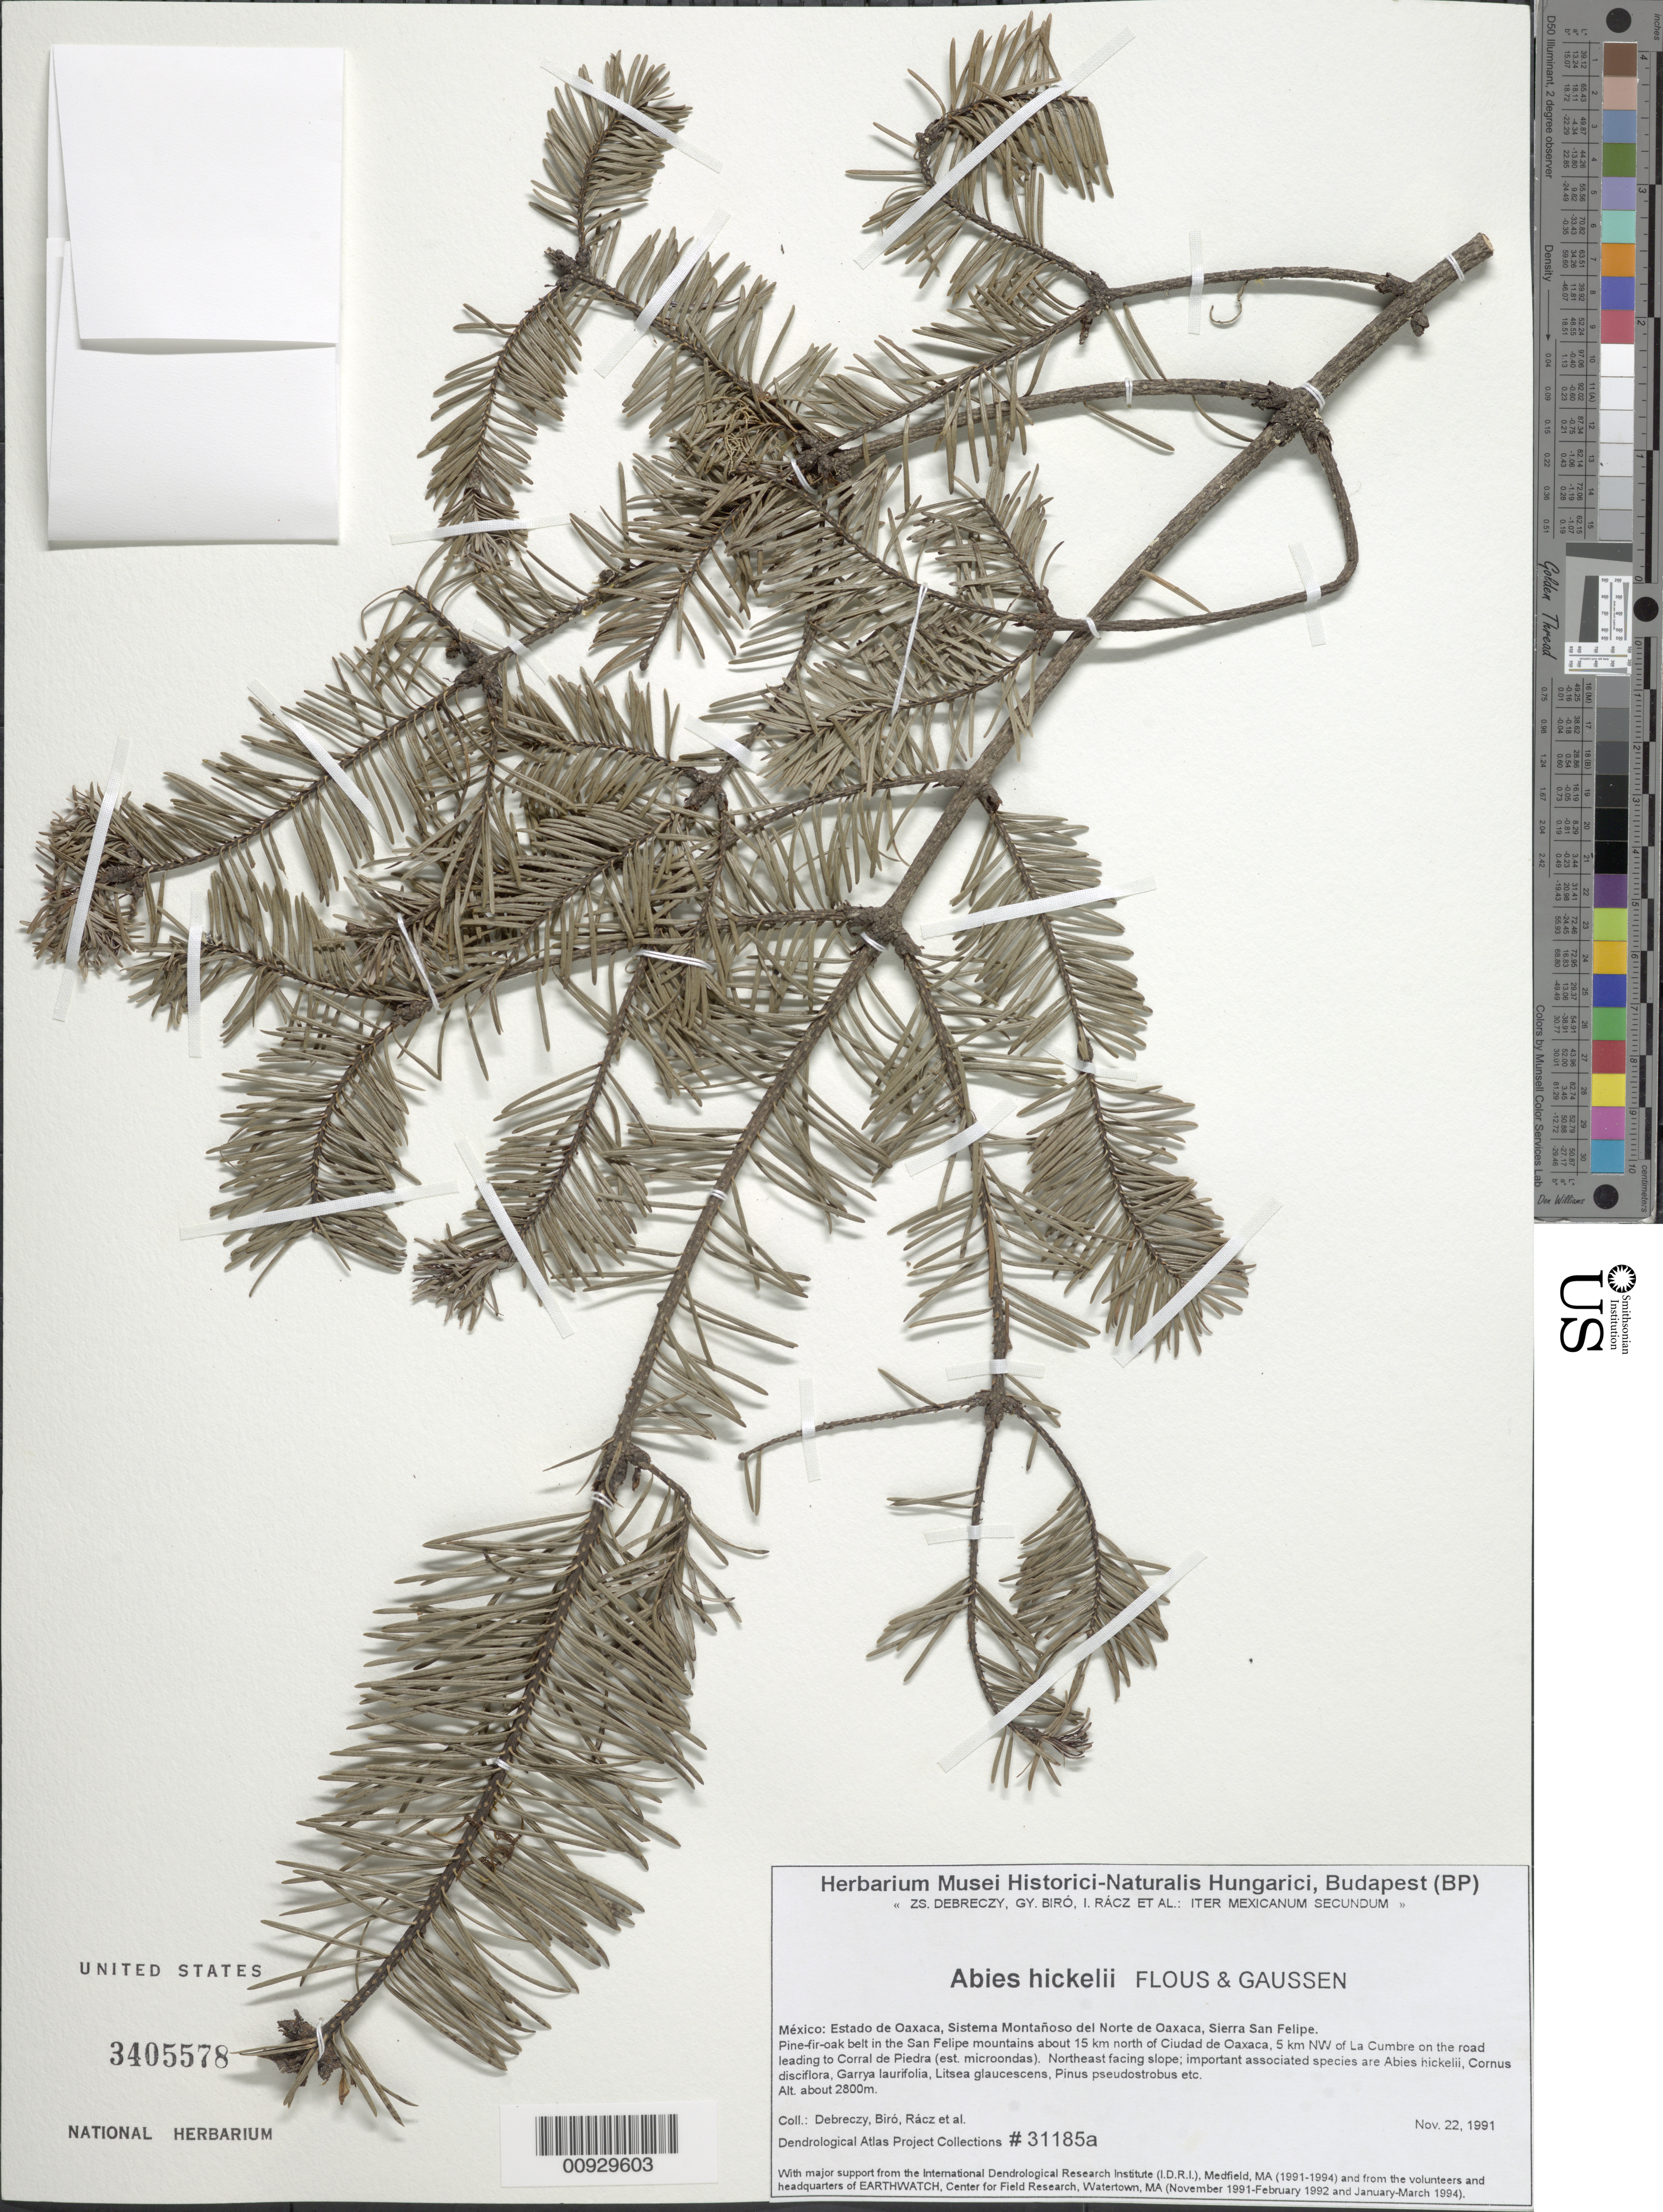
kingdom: Plantae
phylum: Tracheophyta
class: Pinopsida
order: Pinales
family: Pinaceae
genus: Abies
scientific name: Abies hickelii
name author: Flous & Gaussen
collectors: Z. Debreczy, G. Biro, I. Rácz & et al.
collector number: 31185 a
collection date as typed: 22 Nov 1991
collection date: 1991-11-22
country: Mexico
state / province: Oaxaca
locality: San Felipe mountains about 15 km north of Ciudad de Oaxaca, 5 km. NW of La Cumbre on the road leading to Corral de Piedra (est. microondas). Sistema Montañoso del Norte de Oaxaca, Sierra San Felipe.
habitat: Pine-fir-oak belt. Northeast facing slope. Important associated species are Abies hickelii, Cornus disciflora, Garrya laurifolia, Litsea glaucescens, Pinus pseudostrobus, etc.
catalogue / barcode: US 3405578